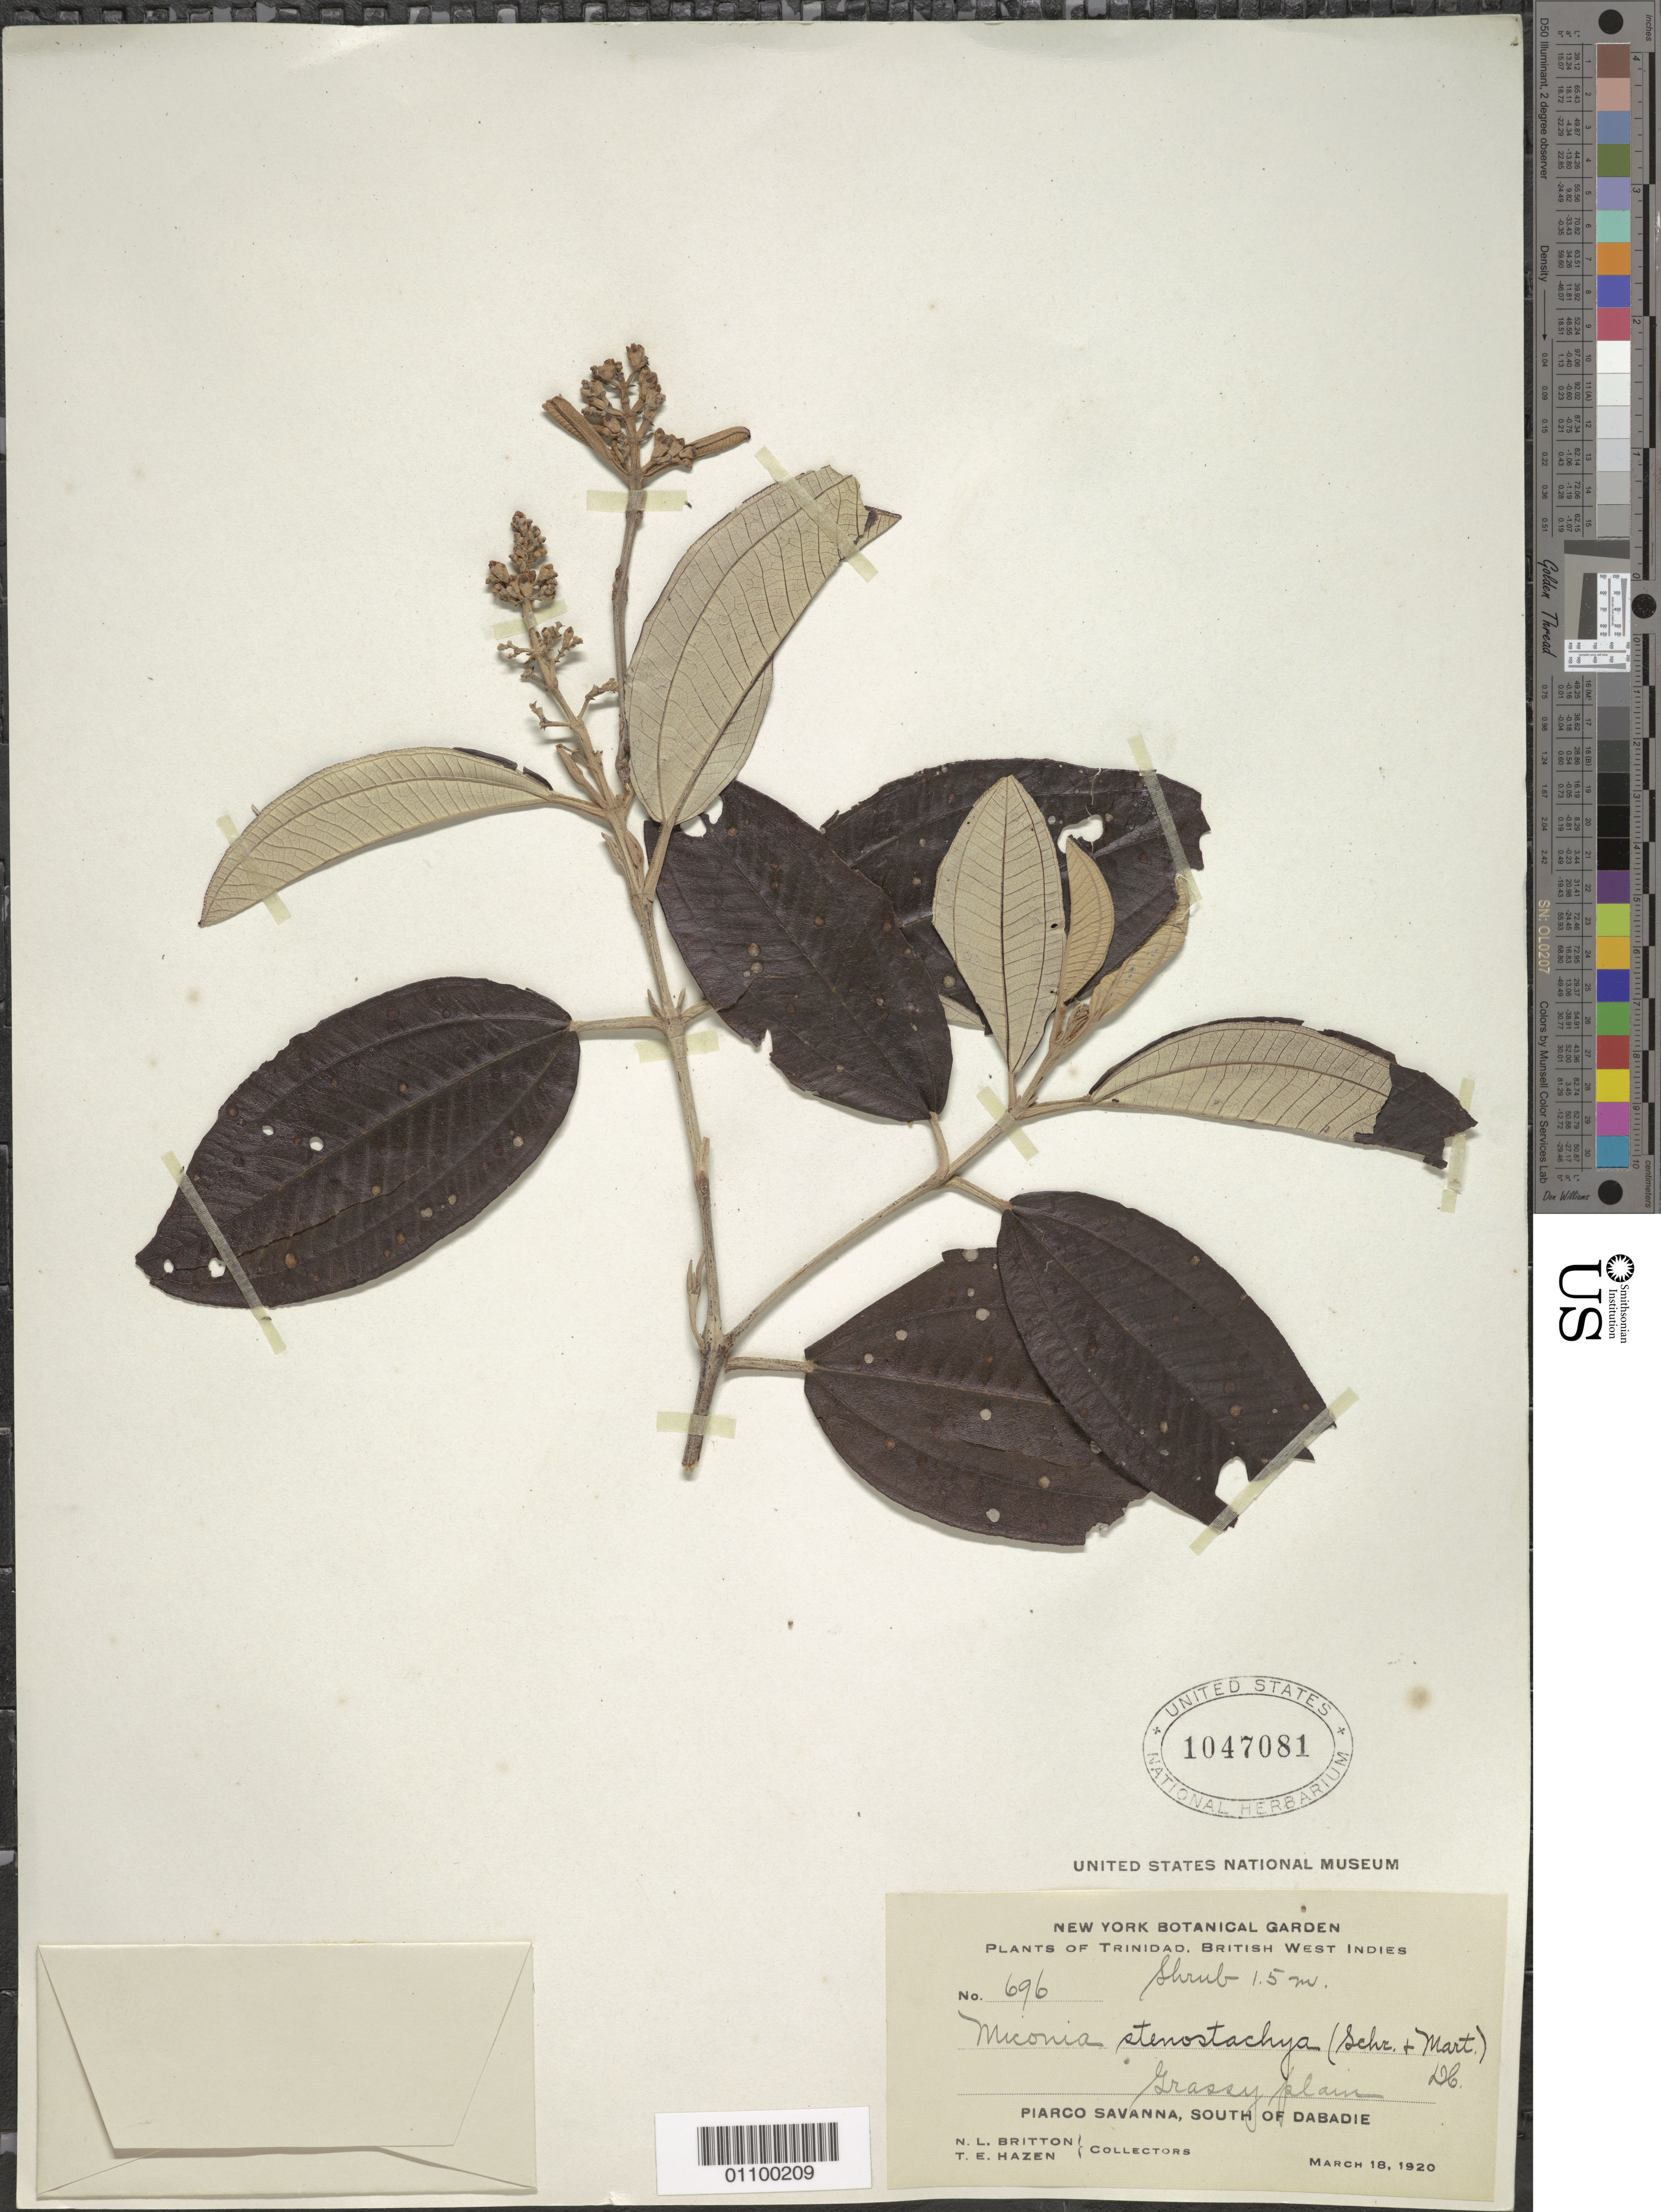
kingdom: Plantae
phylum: Tracheophyta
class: Magnoliopsida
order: Myrtales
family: Melastomataceae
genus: Miconia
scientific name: Miconia stenostachya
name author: DC.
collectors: N. Britton & T. E. Hazen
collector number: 696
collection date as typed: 18 Mar 1920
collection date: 1920-03-18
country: Trinidad and Tobago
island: Trinidad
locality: Piarco Savanna, S of Dabadie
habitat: grassy plain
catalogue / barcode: US 1047081